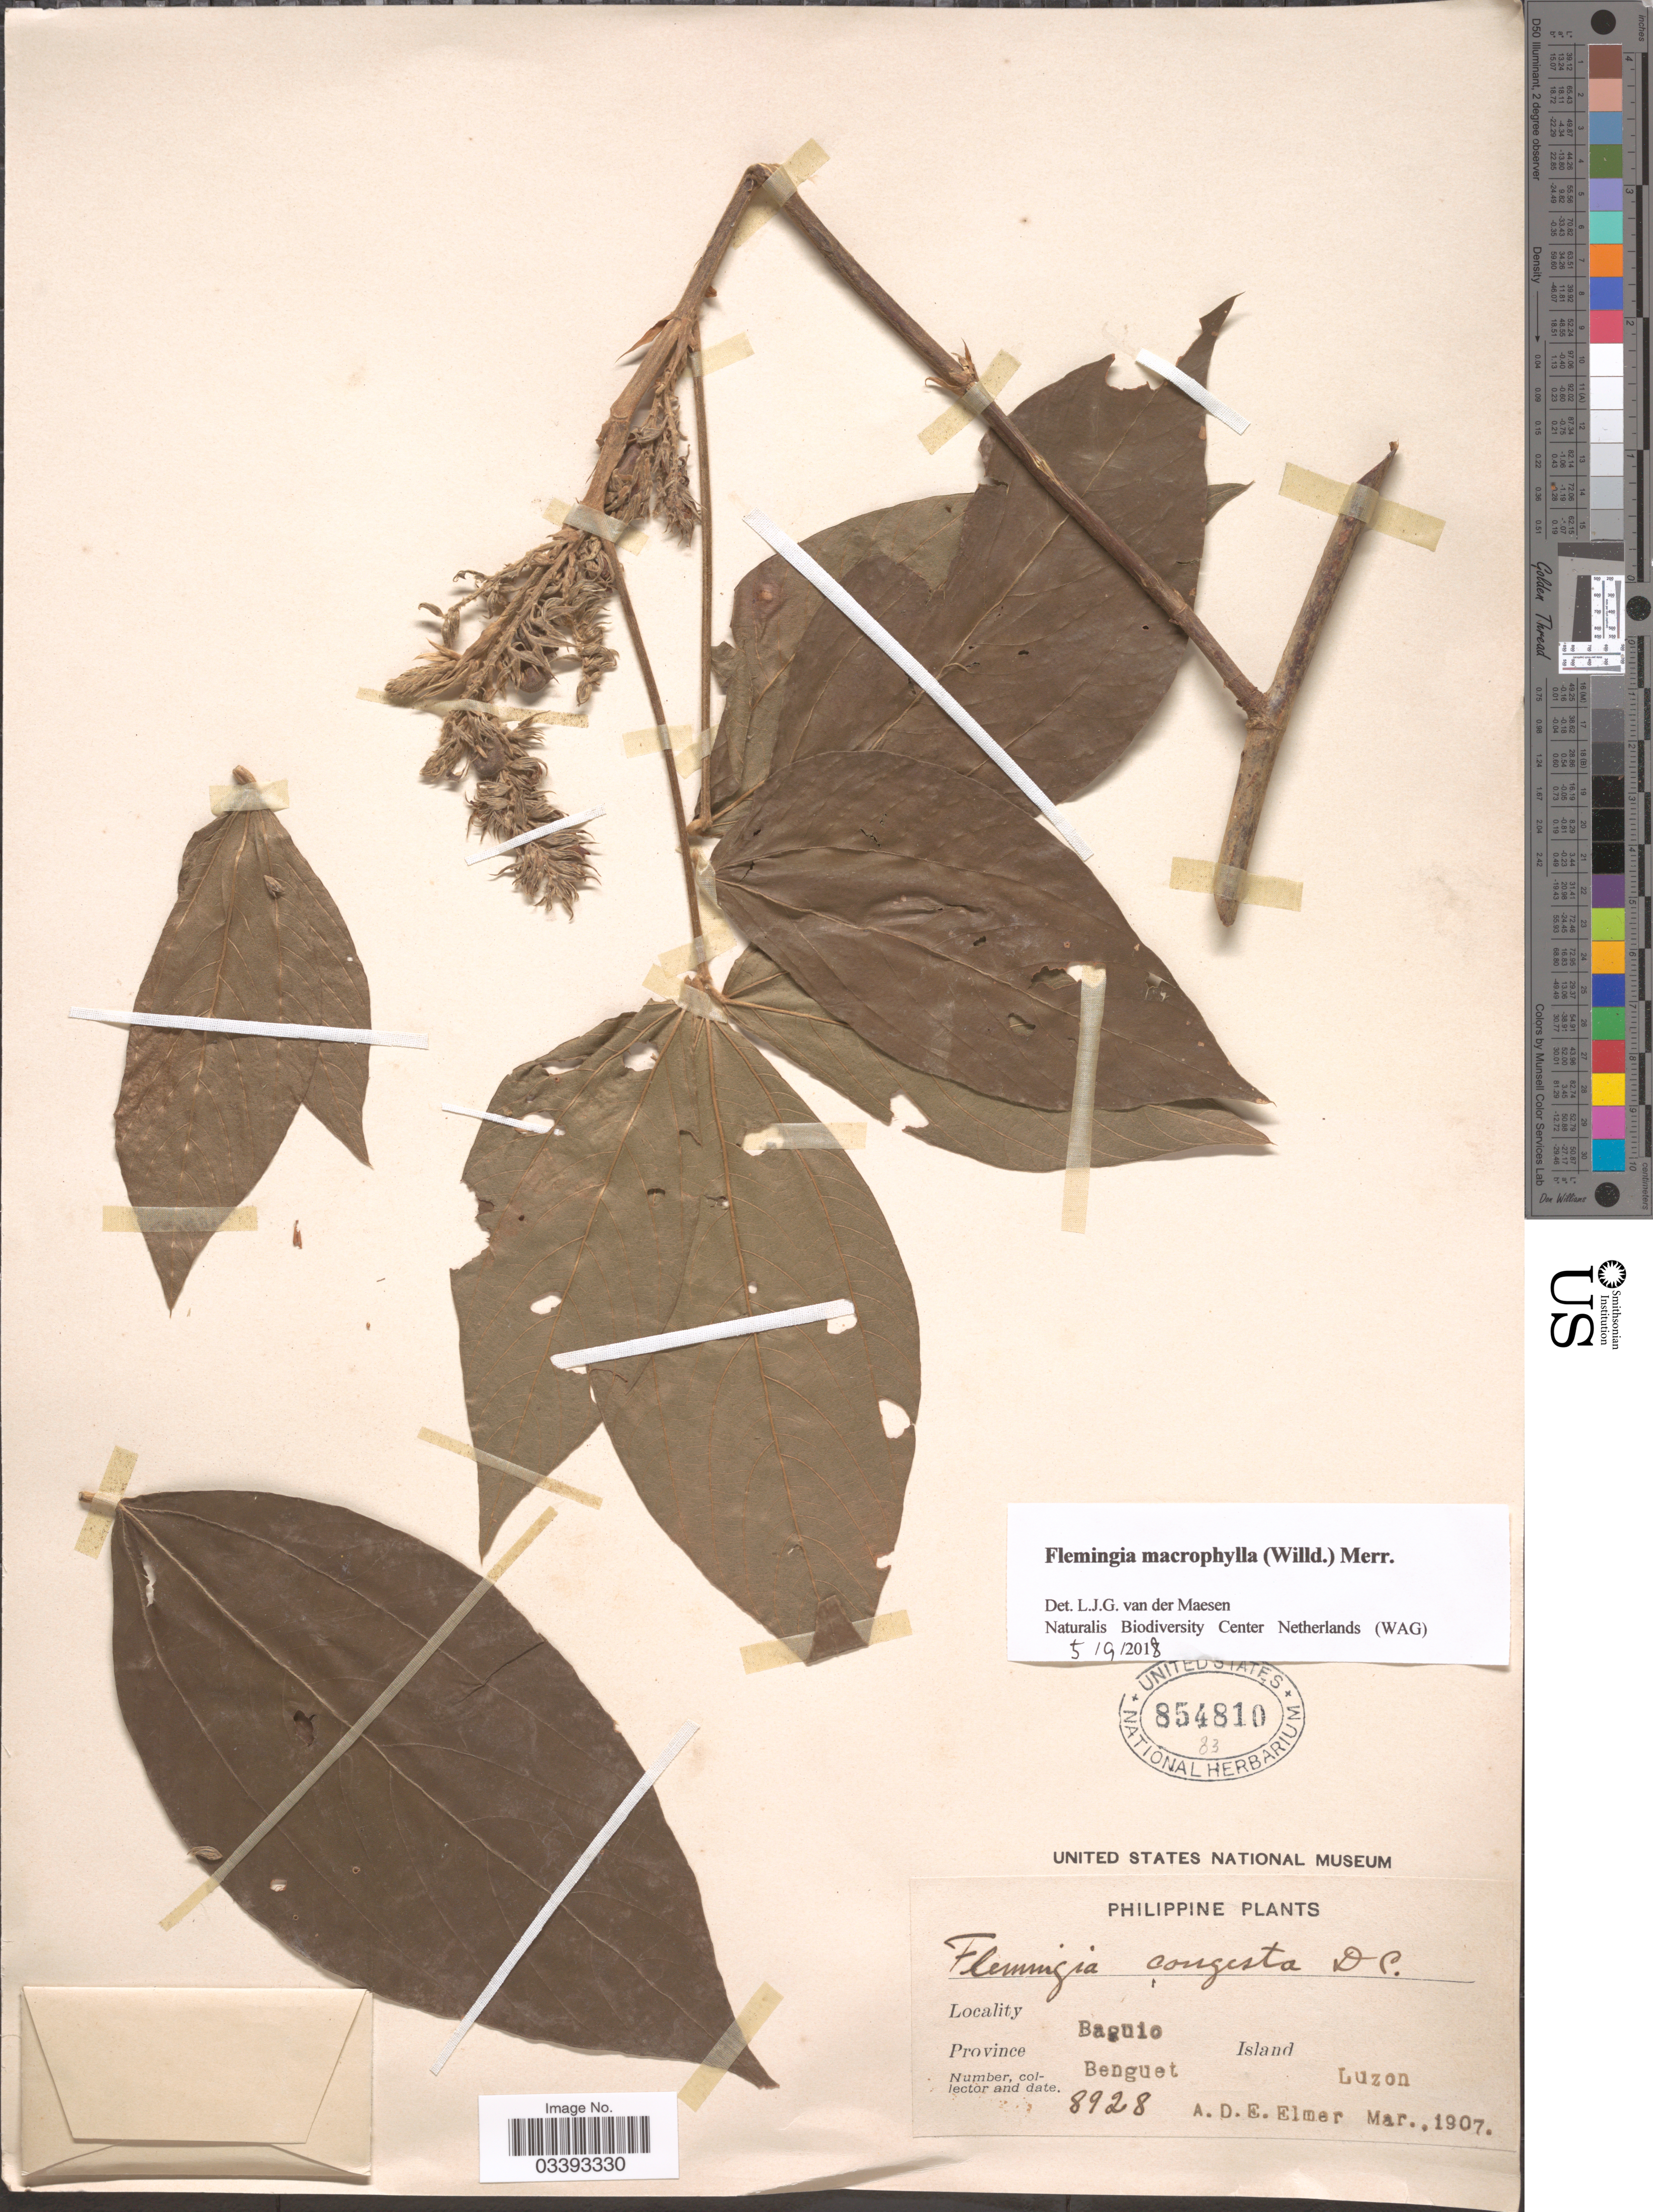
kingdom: Plantae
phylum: Tracheophyta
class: Magnoliopsida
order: Fabales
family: Fabaceae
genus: Flemingia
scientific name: Flemingia macrophylla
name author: (Willd.) Kuntze ex Merr.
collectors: A. D. E. Elmer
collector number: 8928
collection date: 1907-03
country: Philippines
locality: Baguio. Benguet Island, Luzon.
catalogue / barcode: US 854810